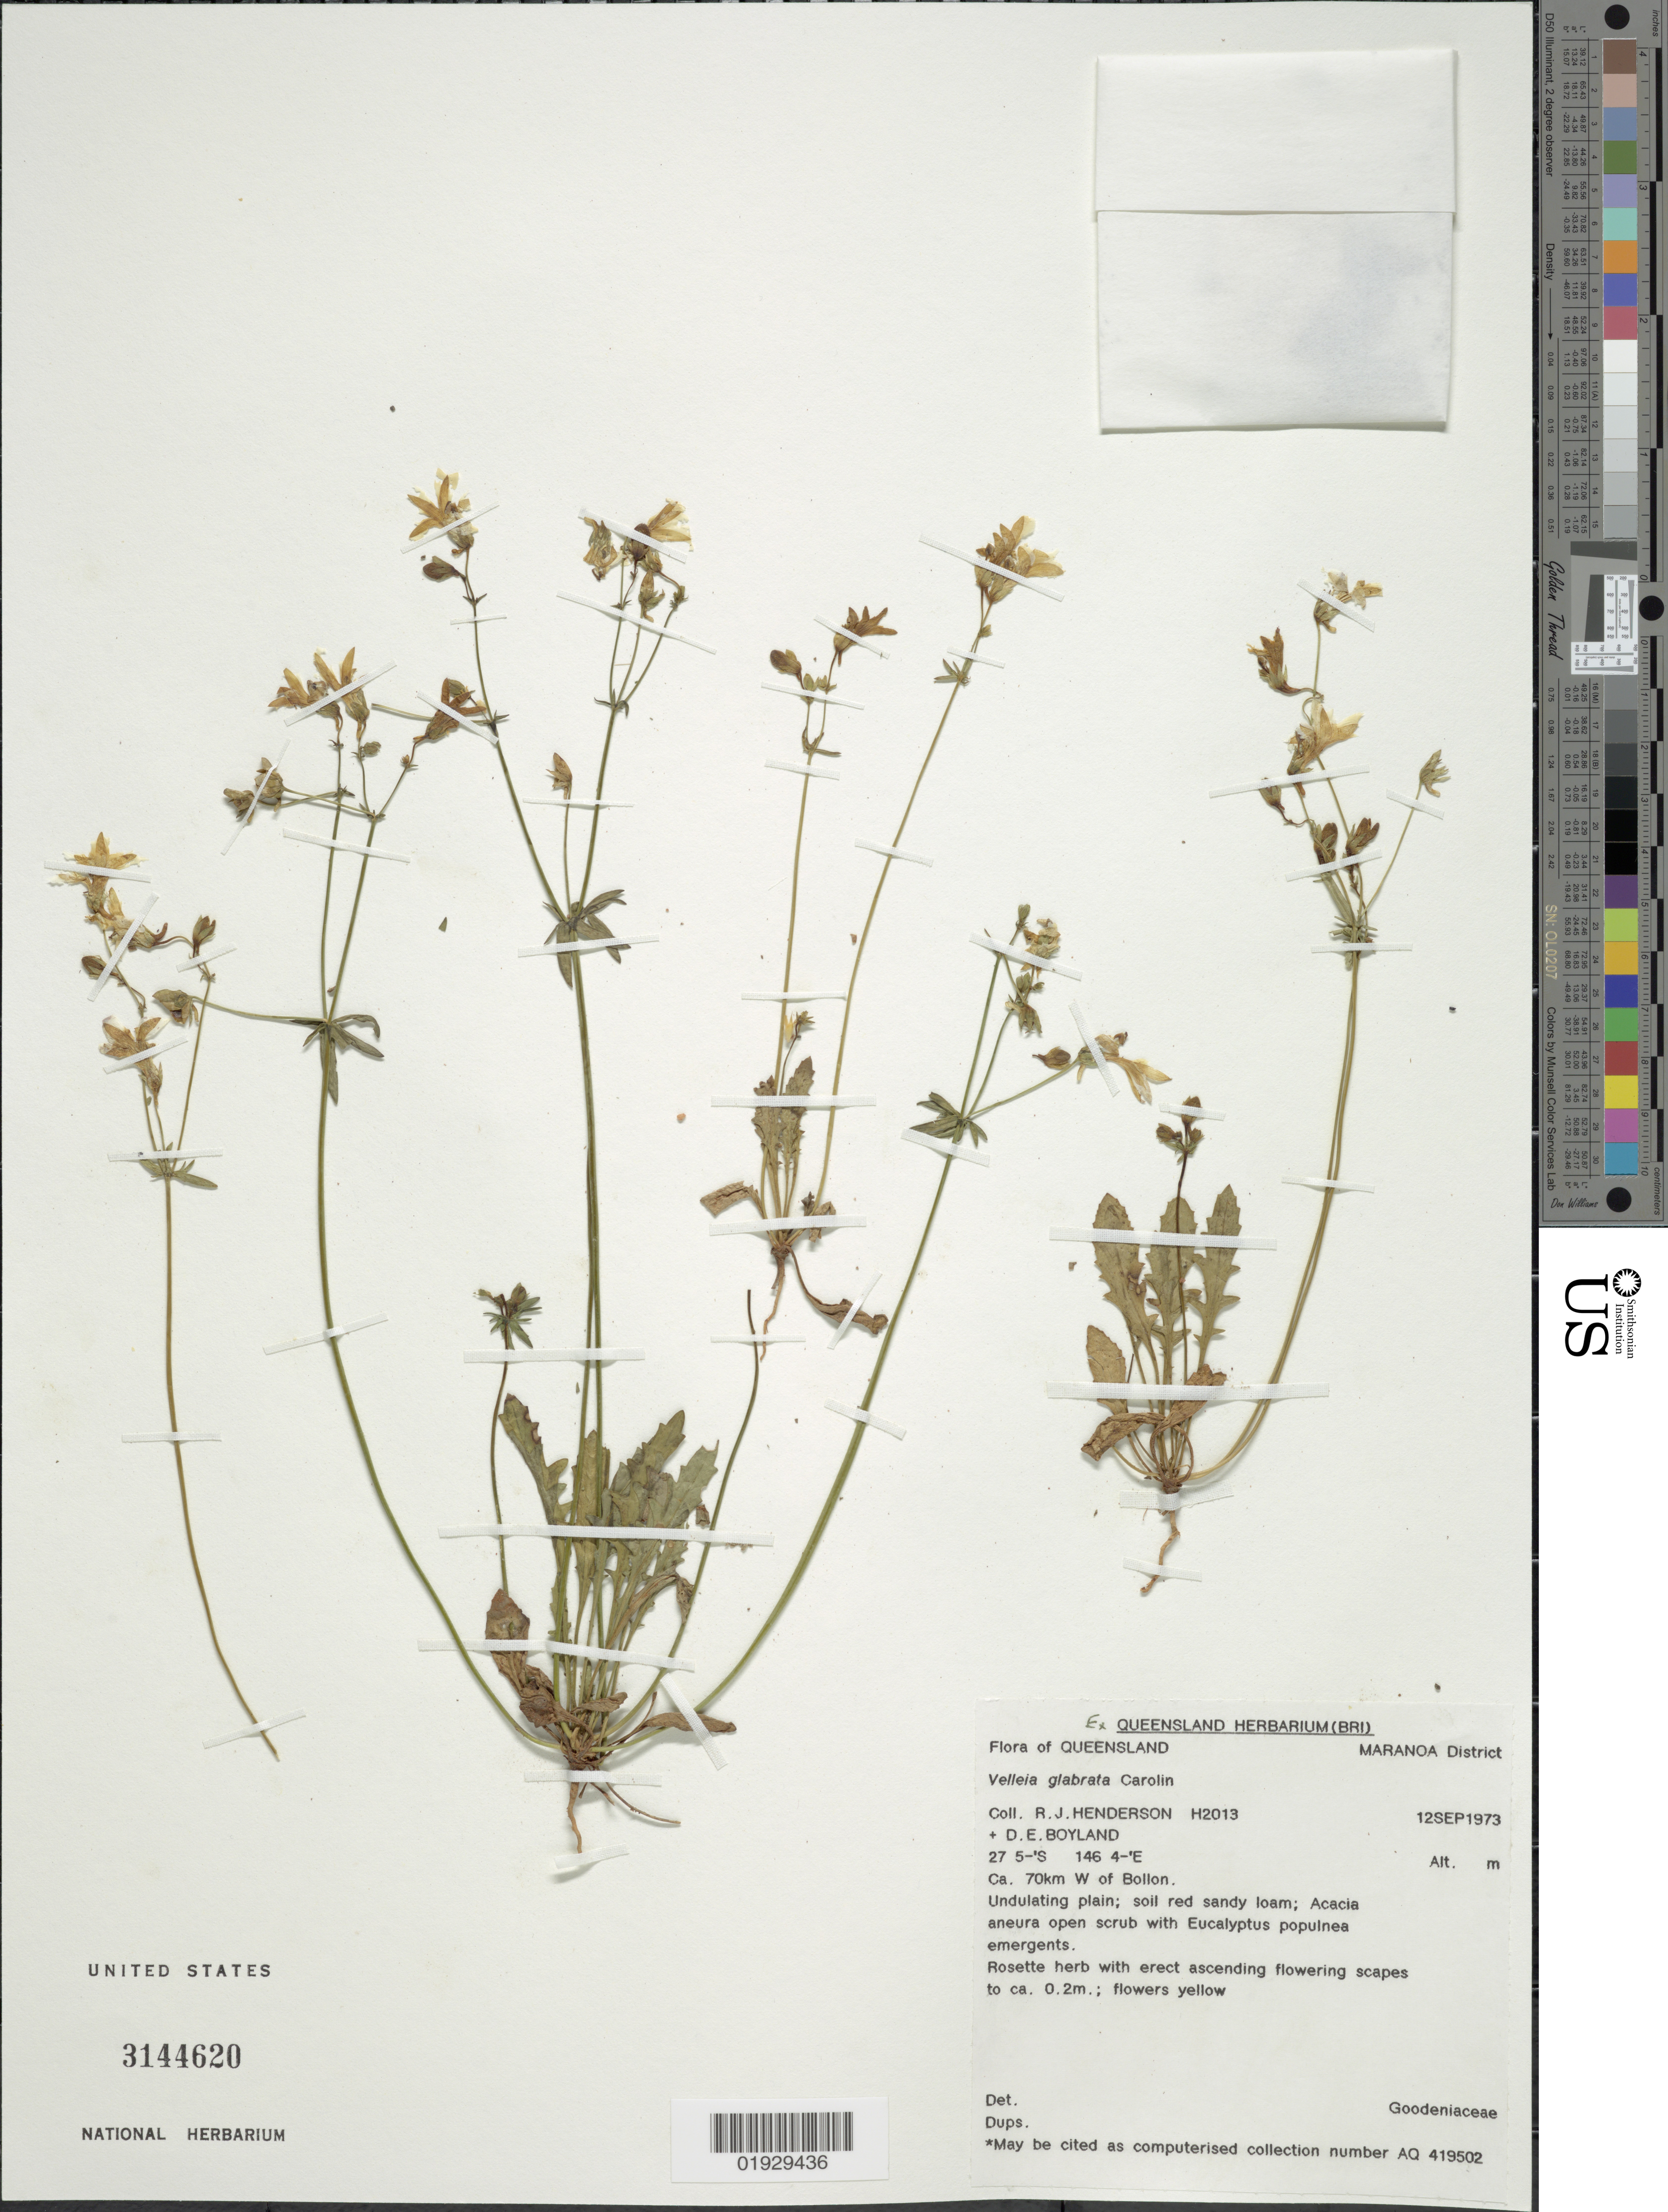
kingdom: Plantae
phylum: Tracheophyta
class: Magnoliopsida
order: Asterales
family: Goodeniaceae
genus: Velleia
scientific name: Velleia glabrata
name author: Carolin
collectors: R. J. F. Henderson & D. Boyland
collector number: H2013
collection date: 1973-09-12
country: Australia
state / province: Queensland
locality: Maranoa District, Ca. 70km W of Bollon.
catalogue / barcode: US 3144620